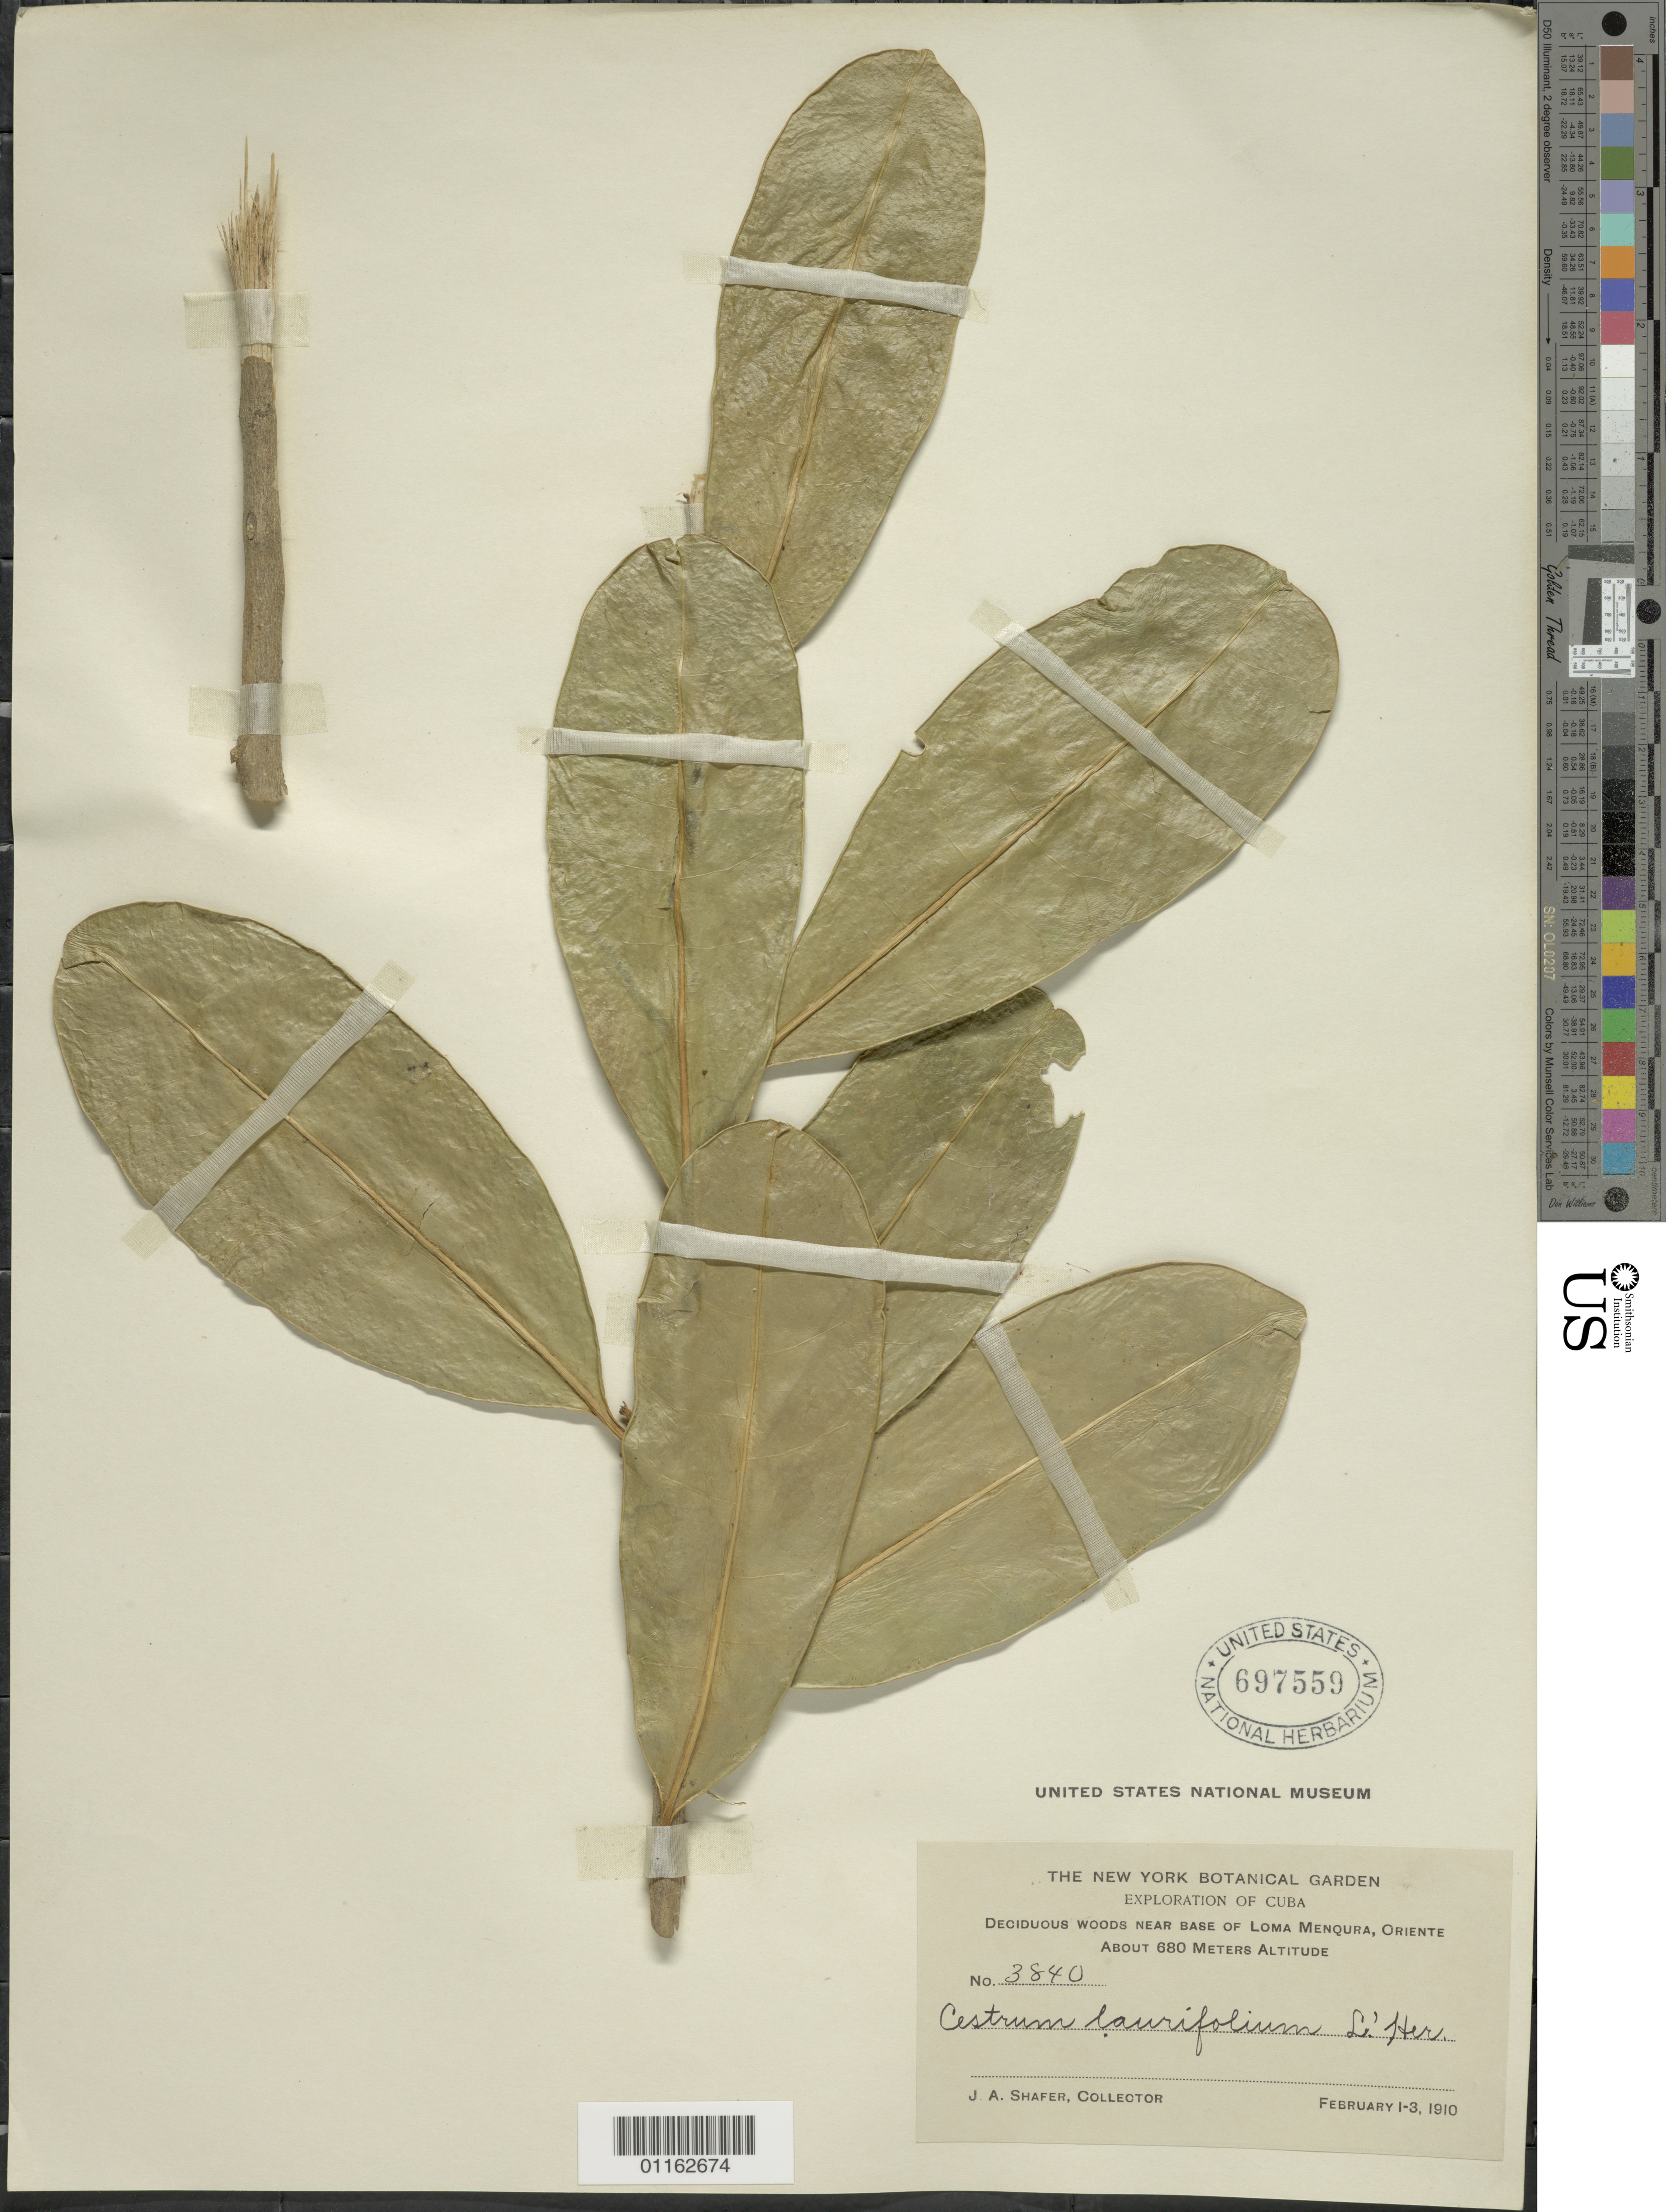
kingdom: Plantae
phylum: Tracheophyta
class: Magnoliopsida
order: Solanales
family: Solanaceae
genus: Cestrum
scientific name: Cestrum laurifolium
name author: L'Hér.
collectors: J. A. Shafer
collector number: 3840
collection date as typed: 01 Feb 1910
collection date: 1910-02-01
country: Cuba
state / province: Oriente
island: Cuba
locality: Deciduous woods near base of Loma Mequra.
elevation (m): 680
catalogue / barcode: US 697559